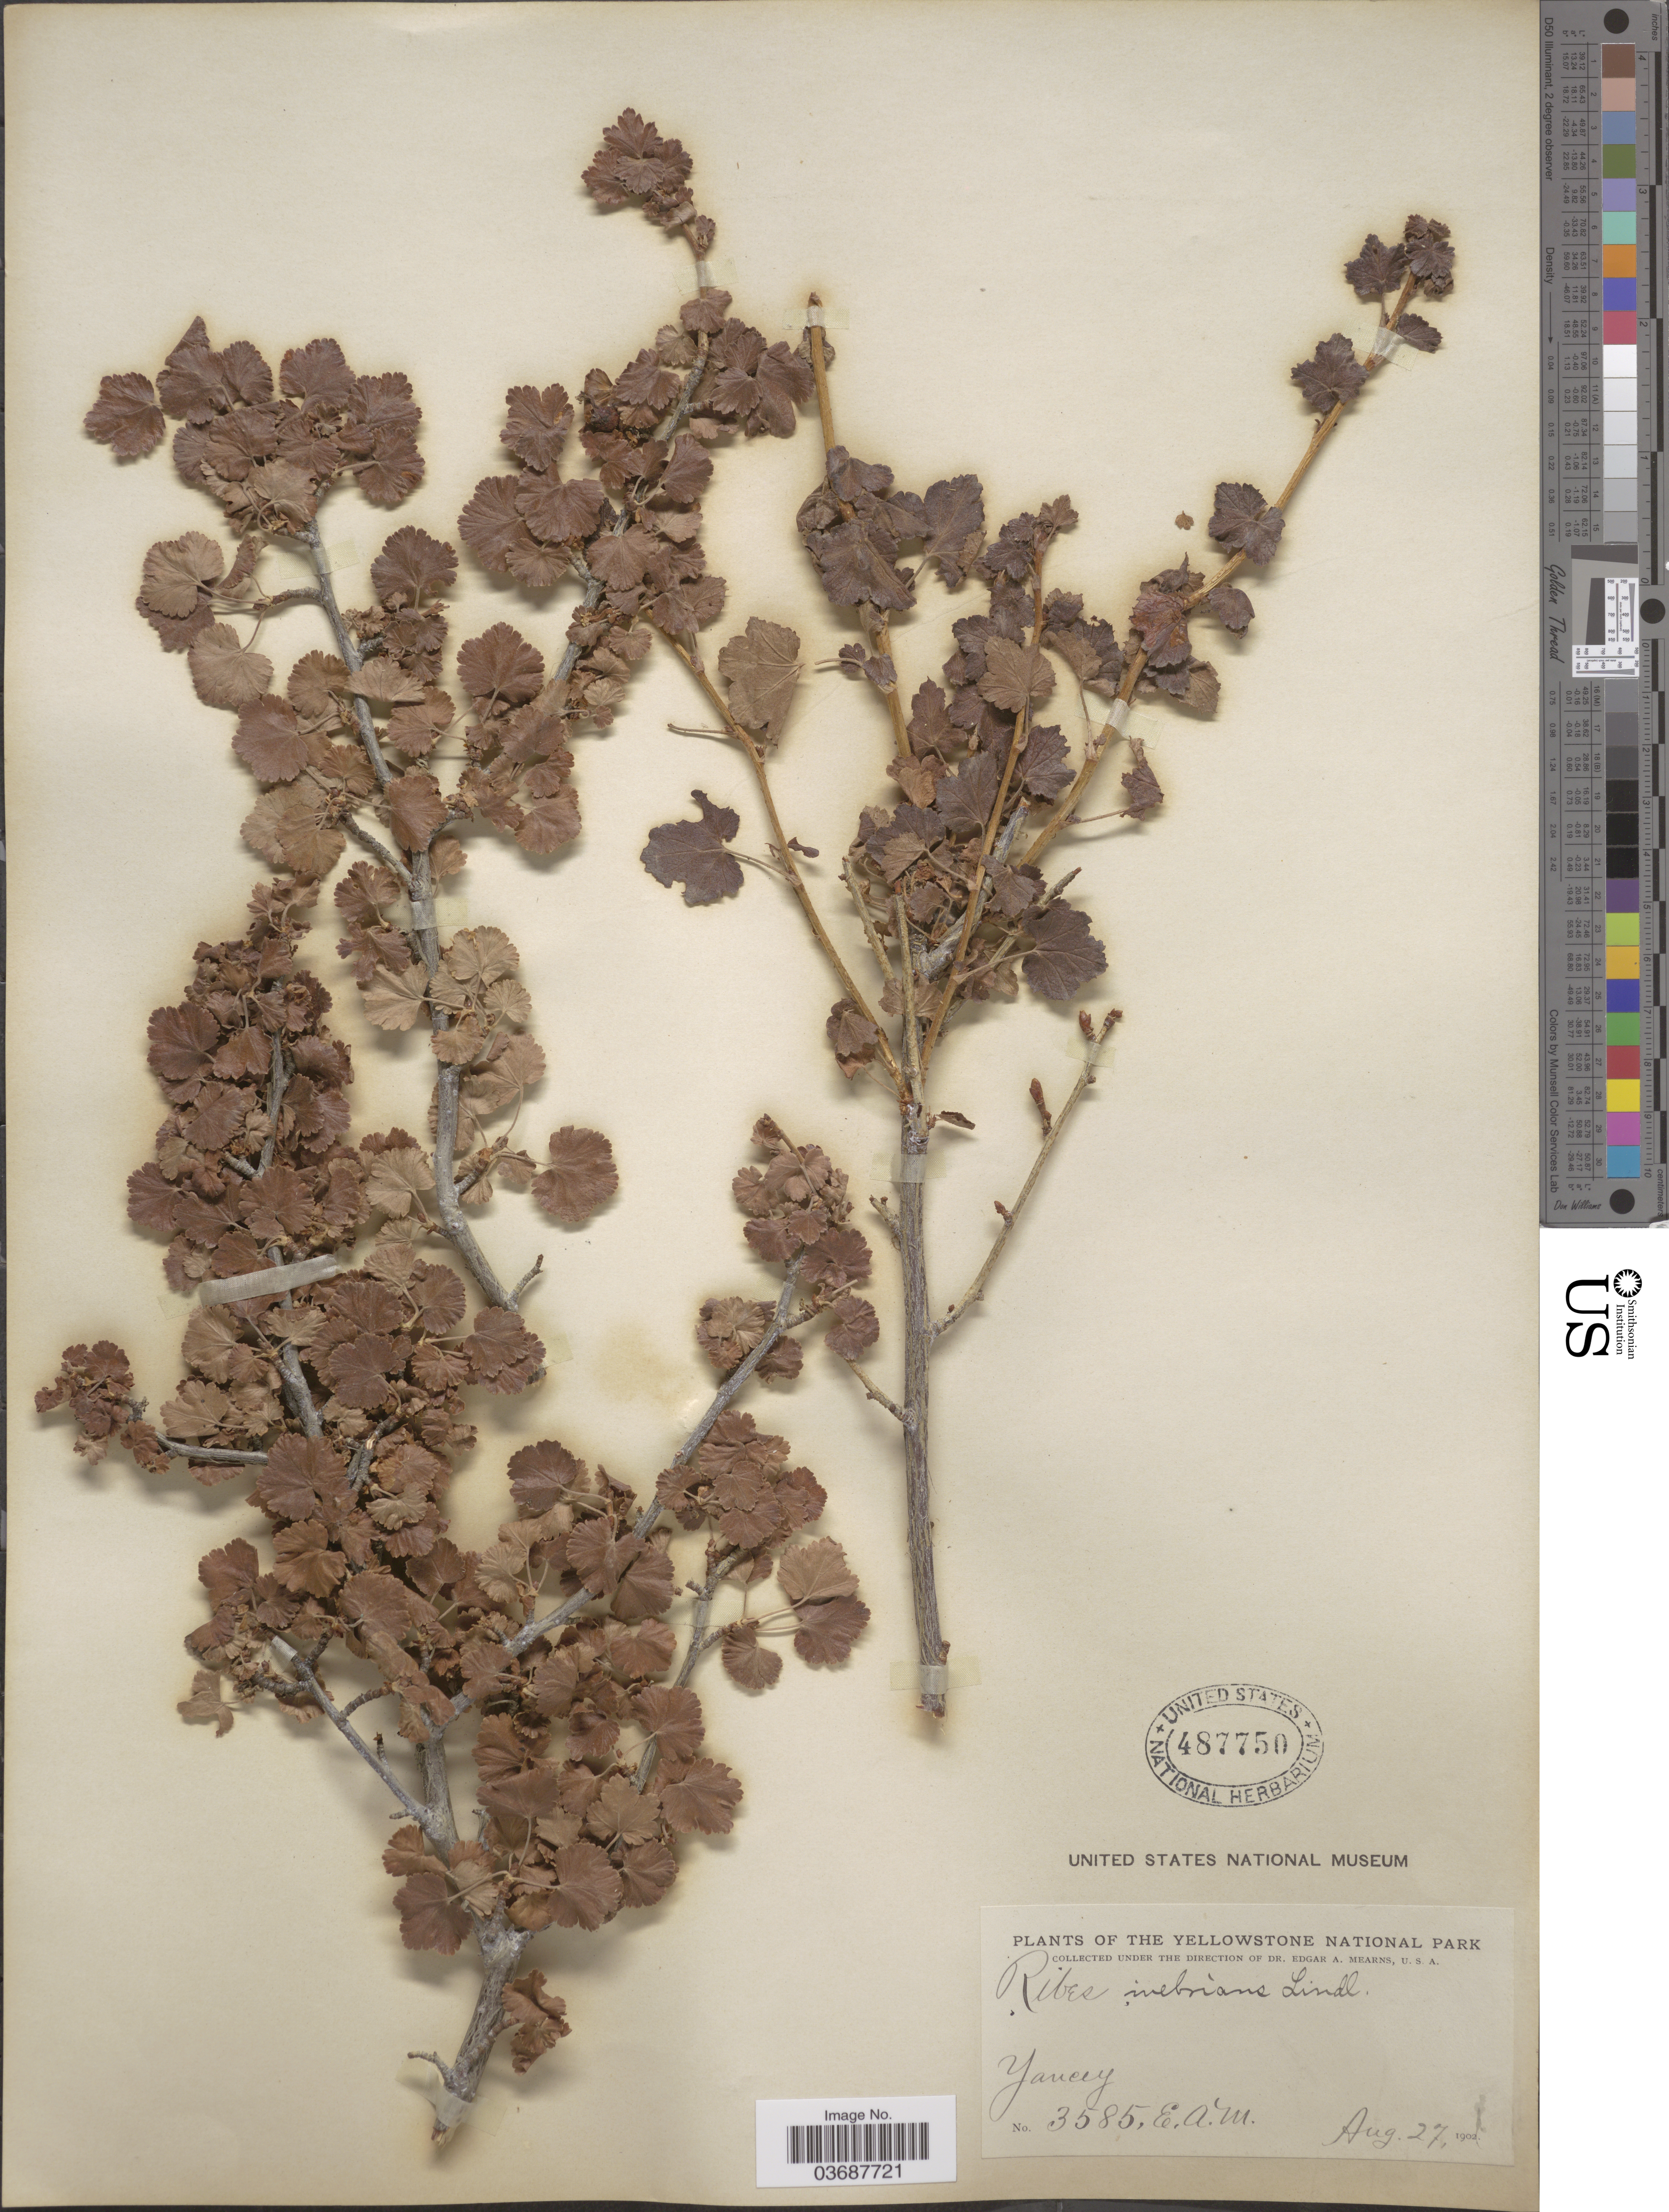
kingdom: Plantae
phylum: Tracheophyta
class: Magnoliopsida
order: Saxifragales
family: Grossulariaceae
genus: Ribes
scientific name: Ribes inebrians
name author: Lindl.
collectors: E. A. Mearns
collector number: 3585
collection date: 1902-08-27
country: United States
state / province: Wyoming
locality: The Yellowstone National Park. Yancey.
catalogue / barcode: US 487750